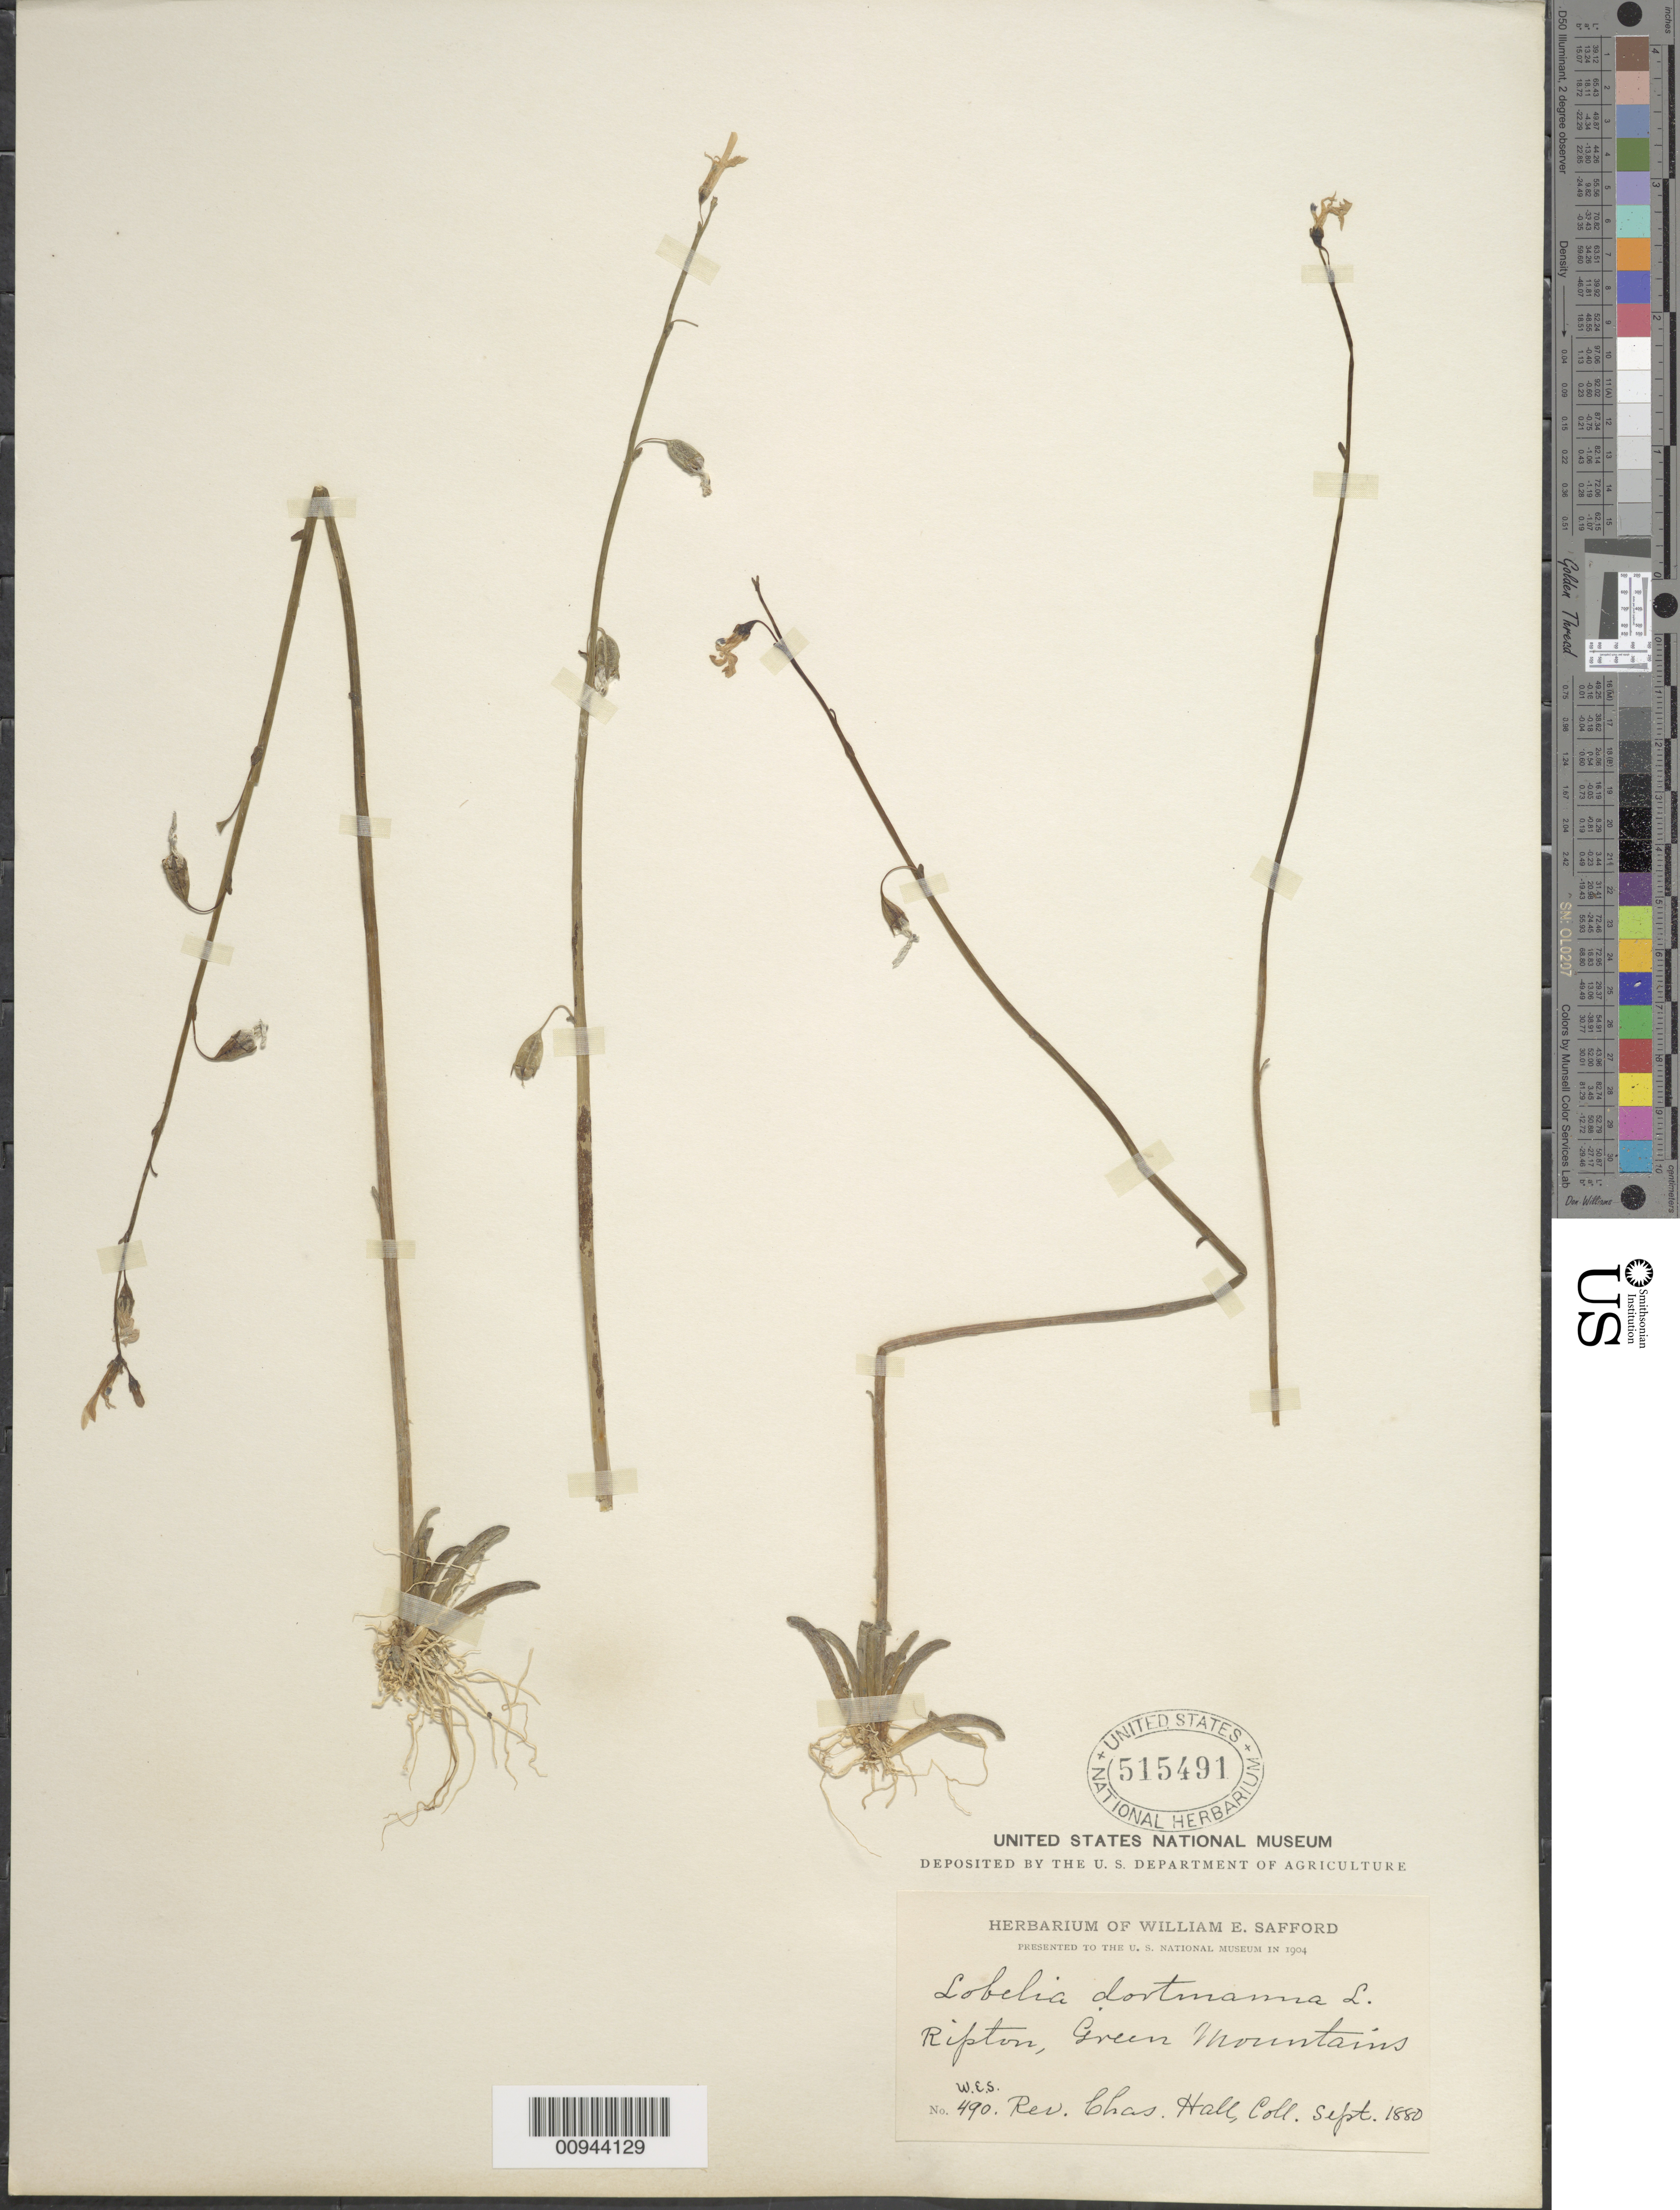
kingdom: Plantae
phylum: Tracheophyta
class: Magnoliopsida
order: Asterales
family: Campanulaceae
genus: Lobelia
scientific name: Lobelia dortmanna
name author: L.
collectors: C. Hall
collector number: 490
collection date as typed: Sept. 1880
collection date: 1880-09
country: United States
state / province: Vermont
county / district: Addison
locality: Ripton, Green Mountains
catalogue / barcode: US 515491